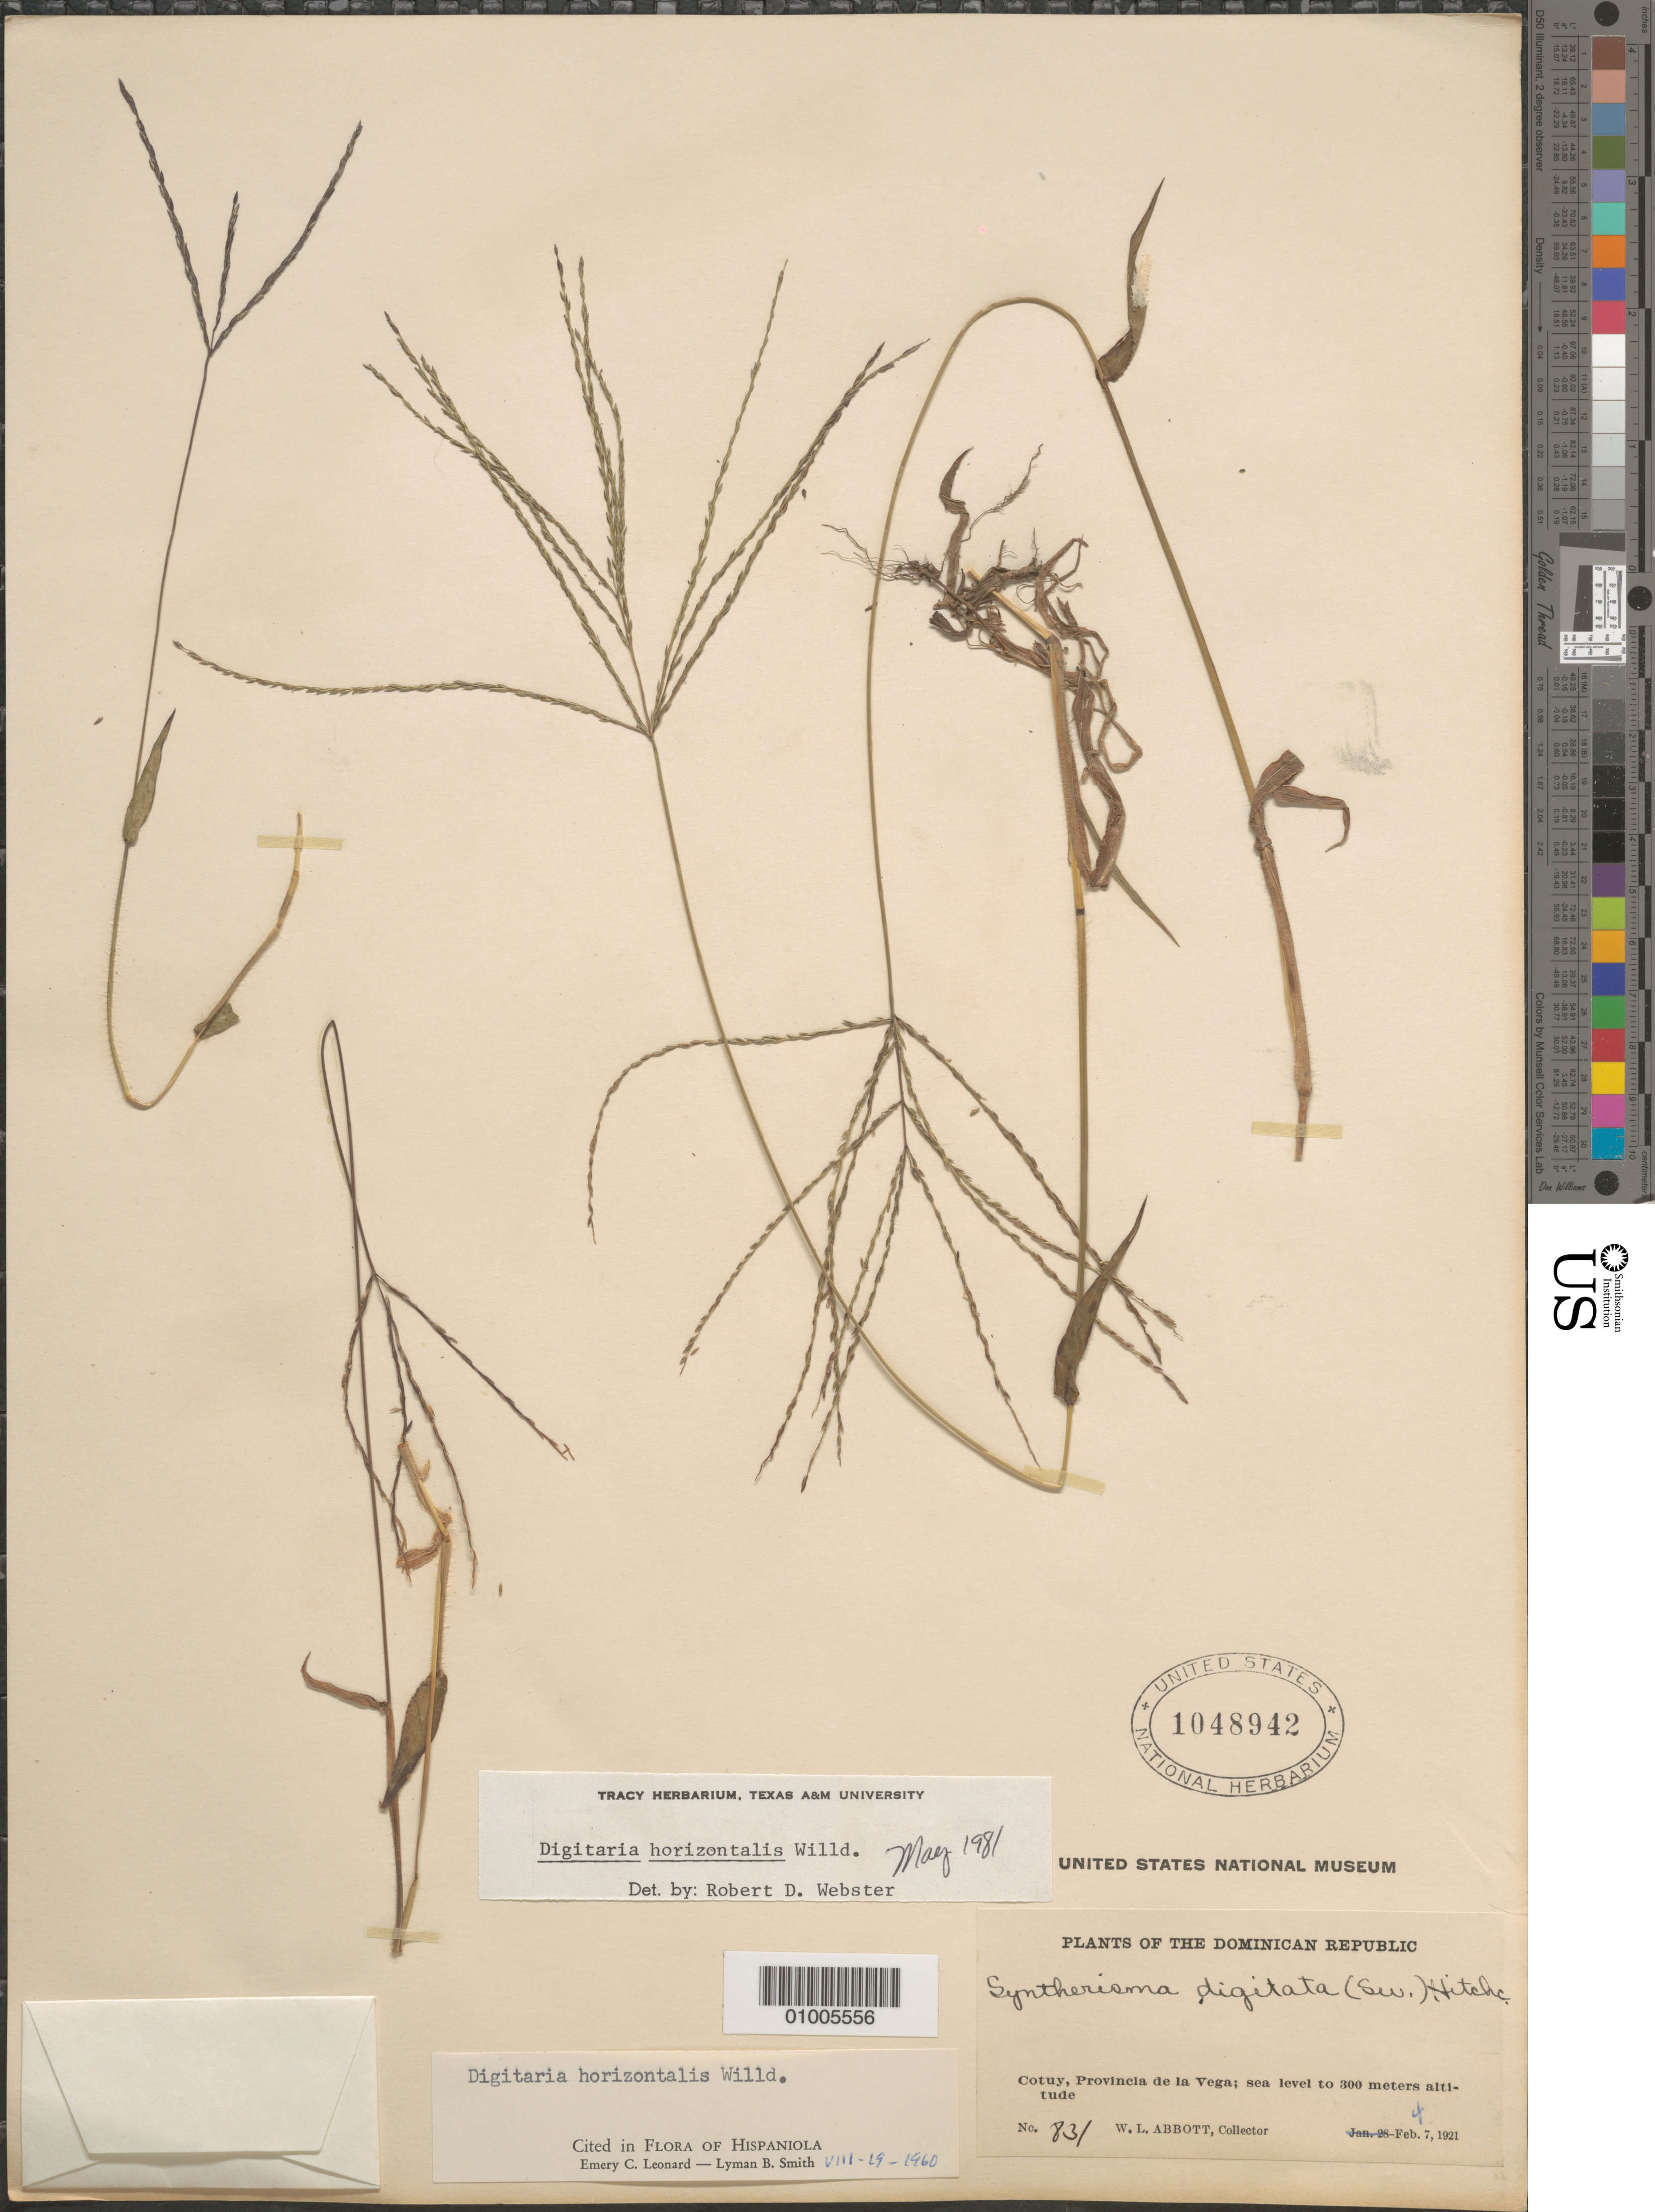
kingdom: Plantae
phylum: Tracheophyta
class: Liliopsida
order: Poales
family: Poaceae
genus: Digitaria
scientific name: Digitaria horizontalis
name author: Willd.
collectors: W. L. Abbott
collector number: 831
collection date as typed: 04 Feb 1921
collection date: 1921-02-04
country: Dominican Republic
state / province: La Vega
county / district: Santo Domingo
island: Hispaniola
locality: Cotuy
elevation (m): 0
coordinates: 0 N, 0 E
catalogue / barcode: US 1084942